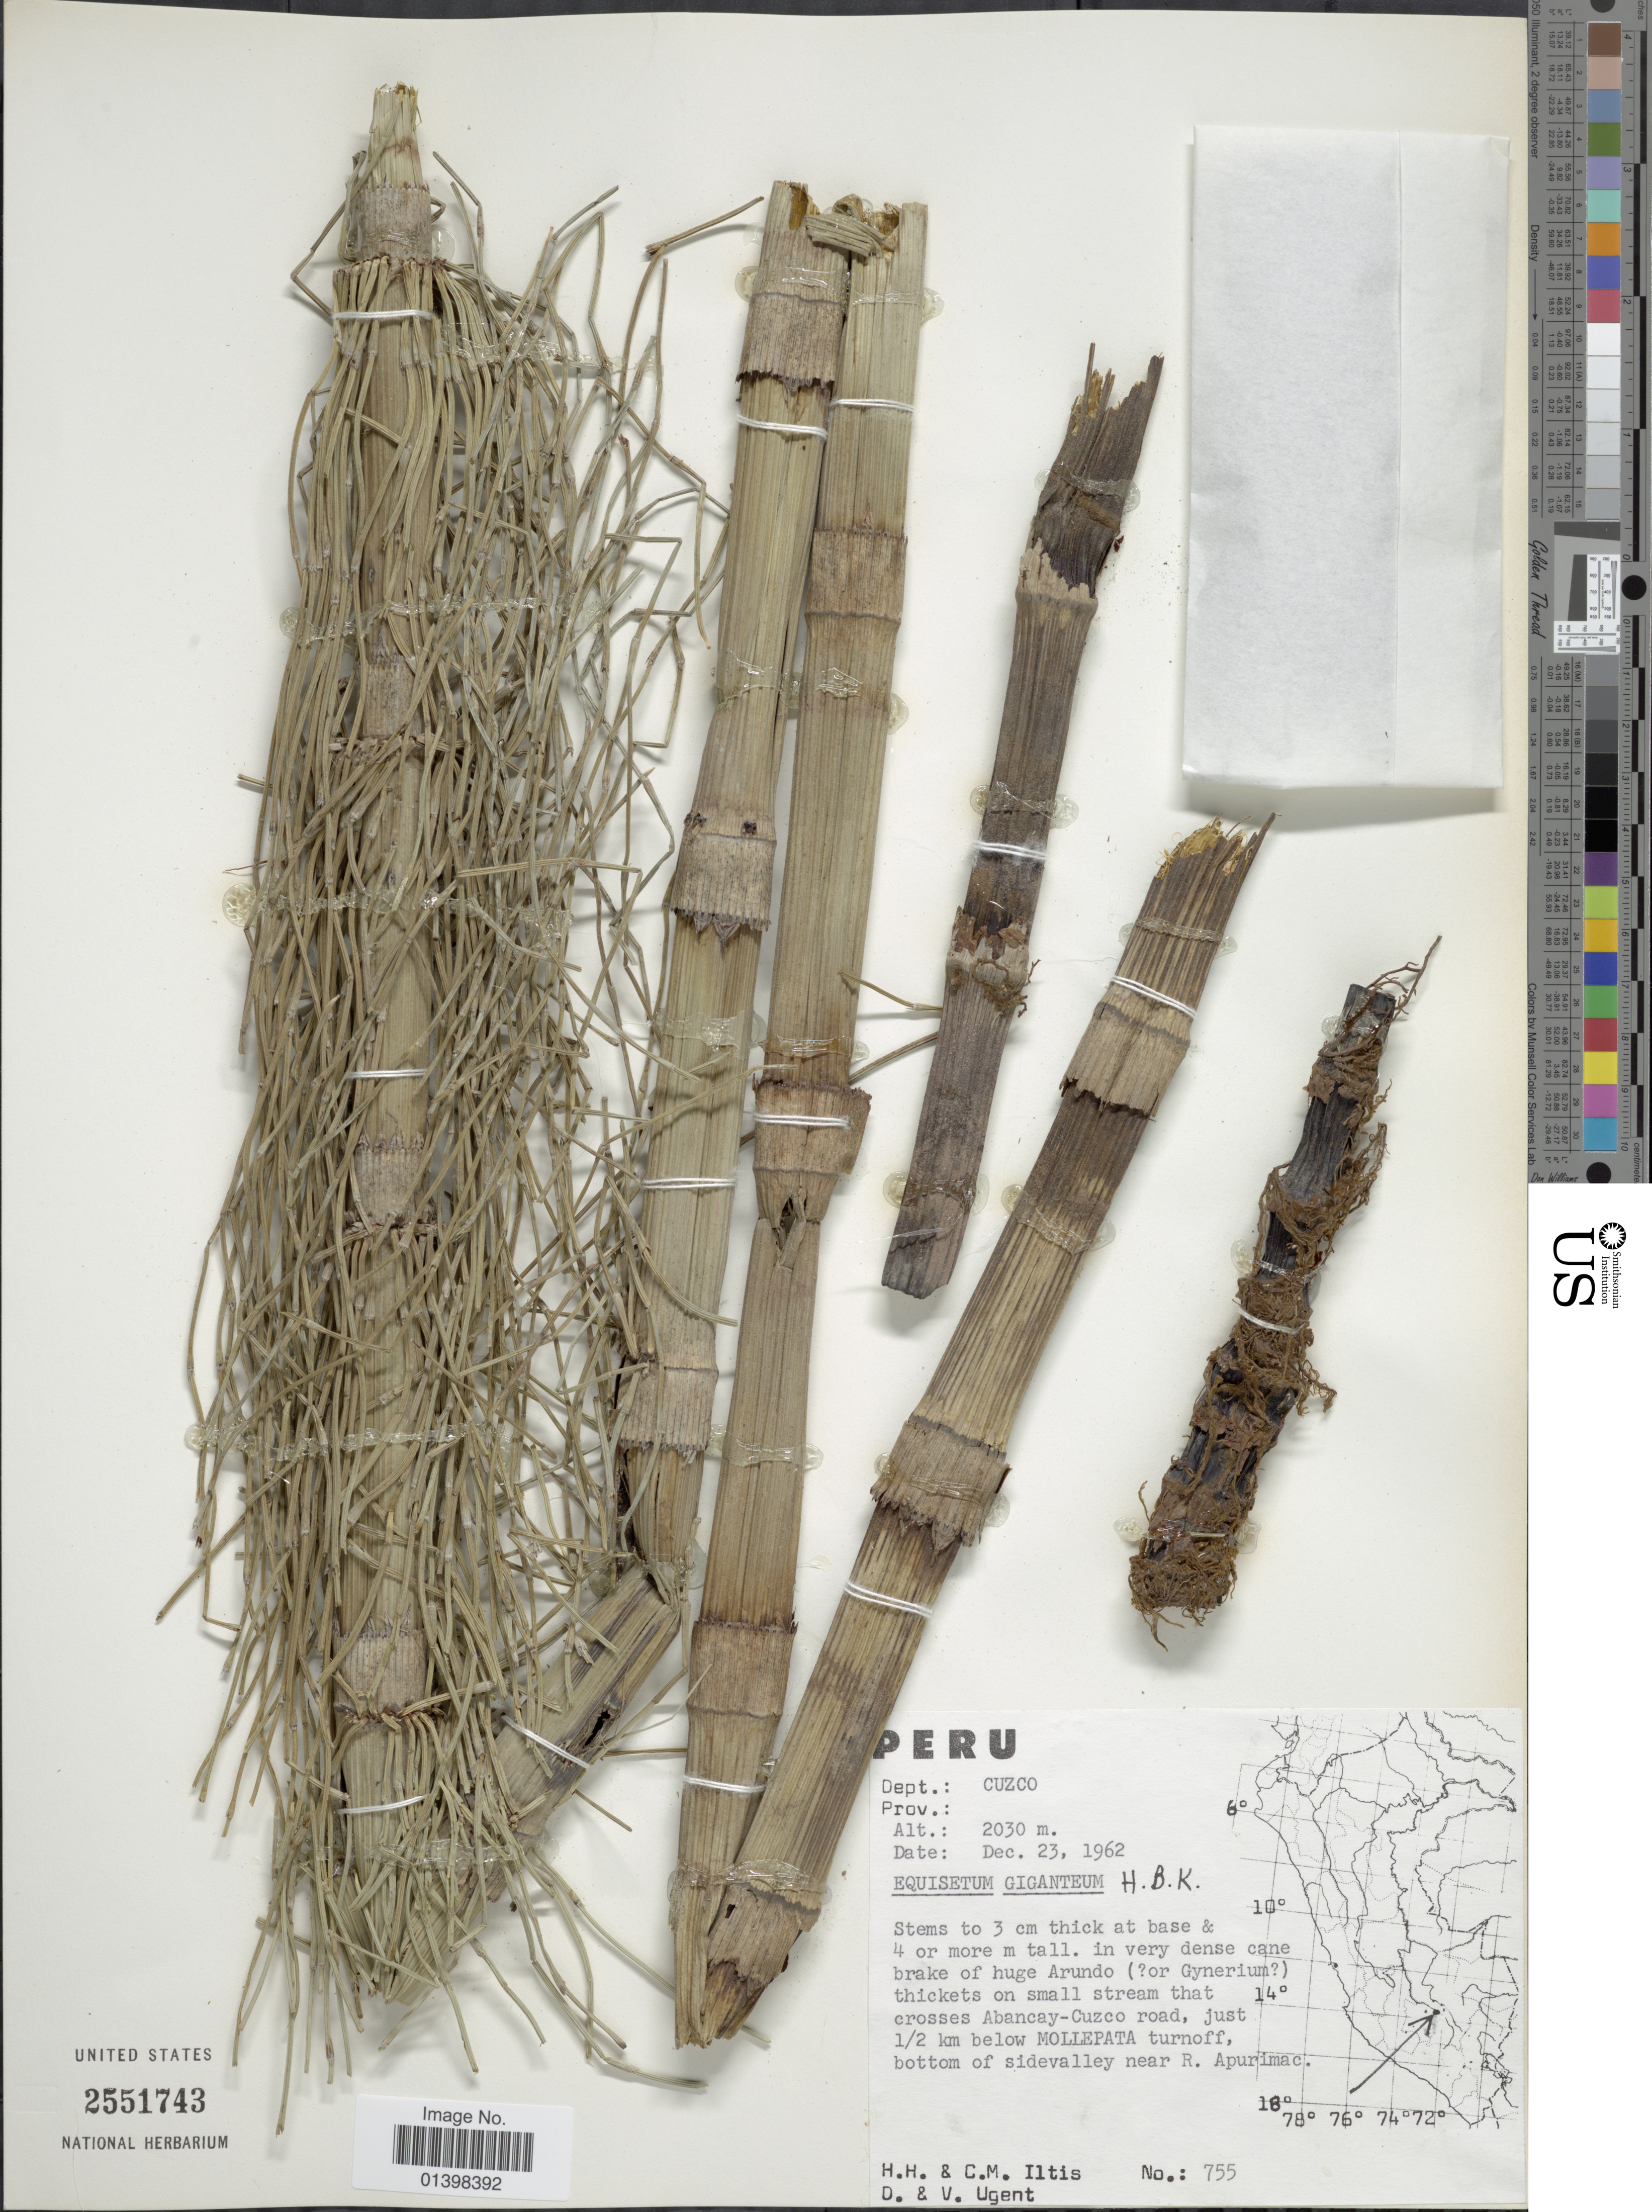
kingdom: Plantae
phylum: Tracheophyta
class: Polypodiopsida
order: Equisetales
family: Equisetaceae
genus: Equisetum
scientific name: Equisetum giganteum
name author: L.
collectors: H. H. Iltis, C. M Iltis, D. Ugent & V. Ugent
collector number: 755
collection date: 1962-12-23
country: Peru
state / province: Cusco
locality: Just ½ km below Mollepata turnoff, bottom of sidevalley near R. Apurimac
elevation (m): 2030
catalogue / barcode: US 2551743